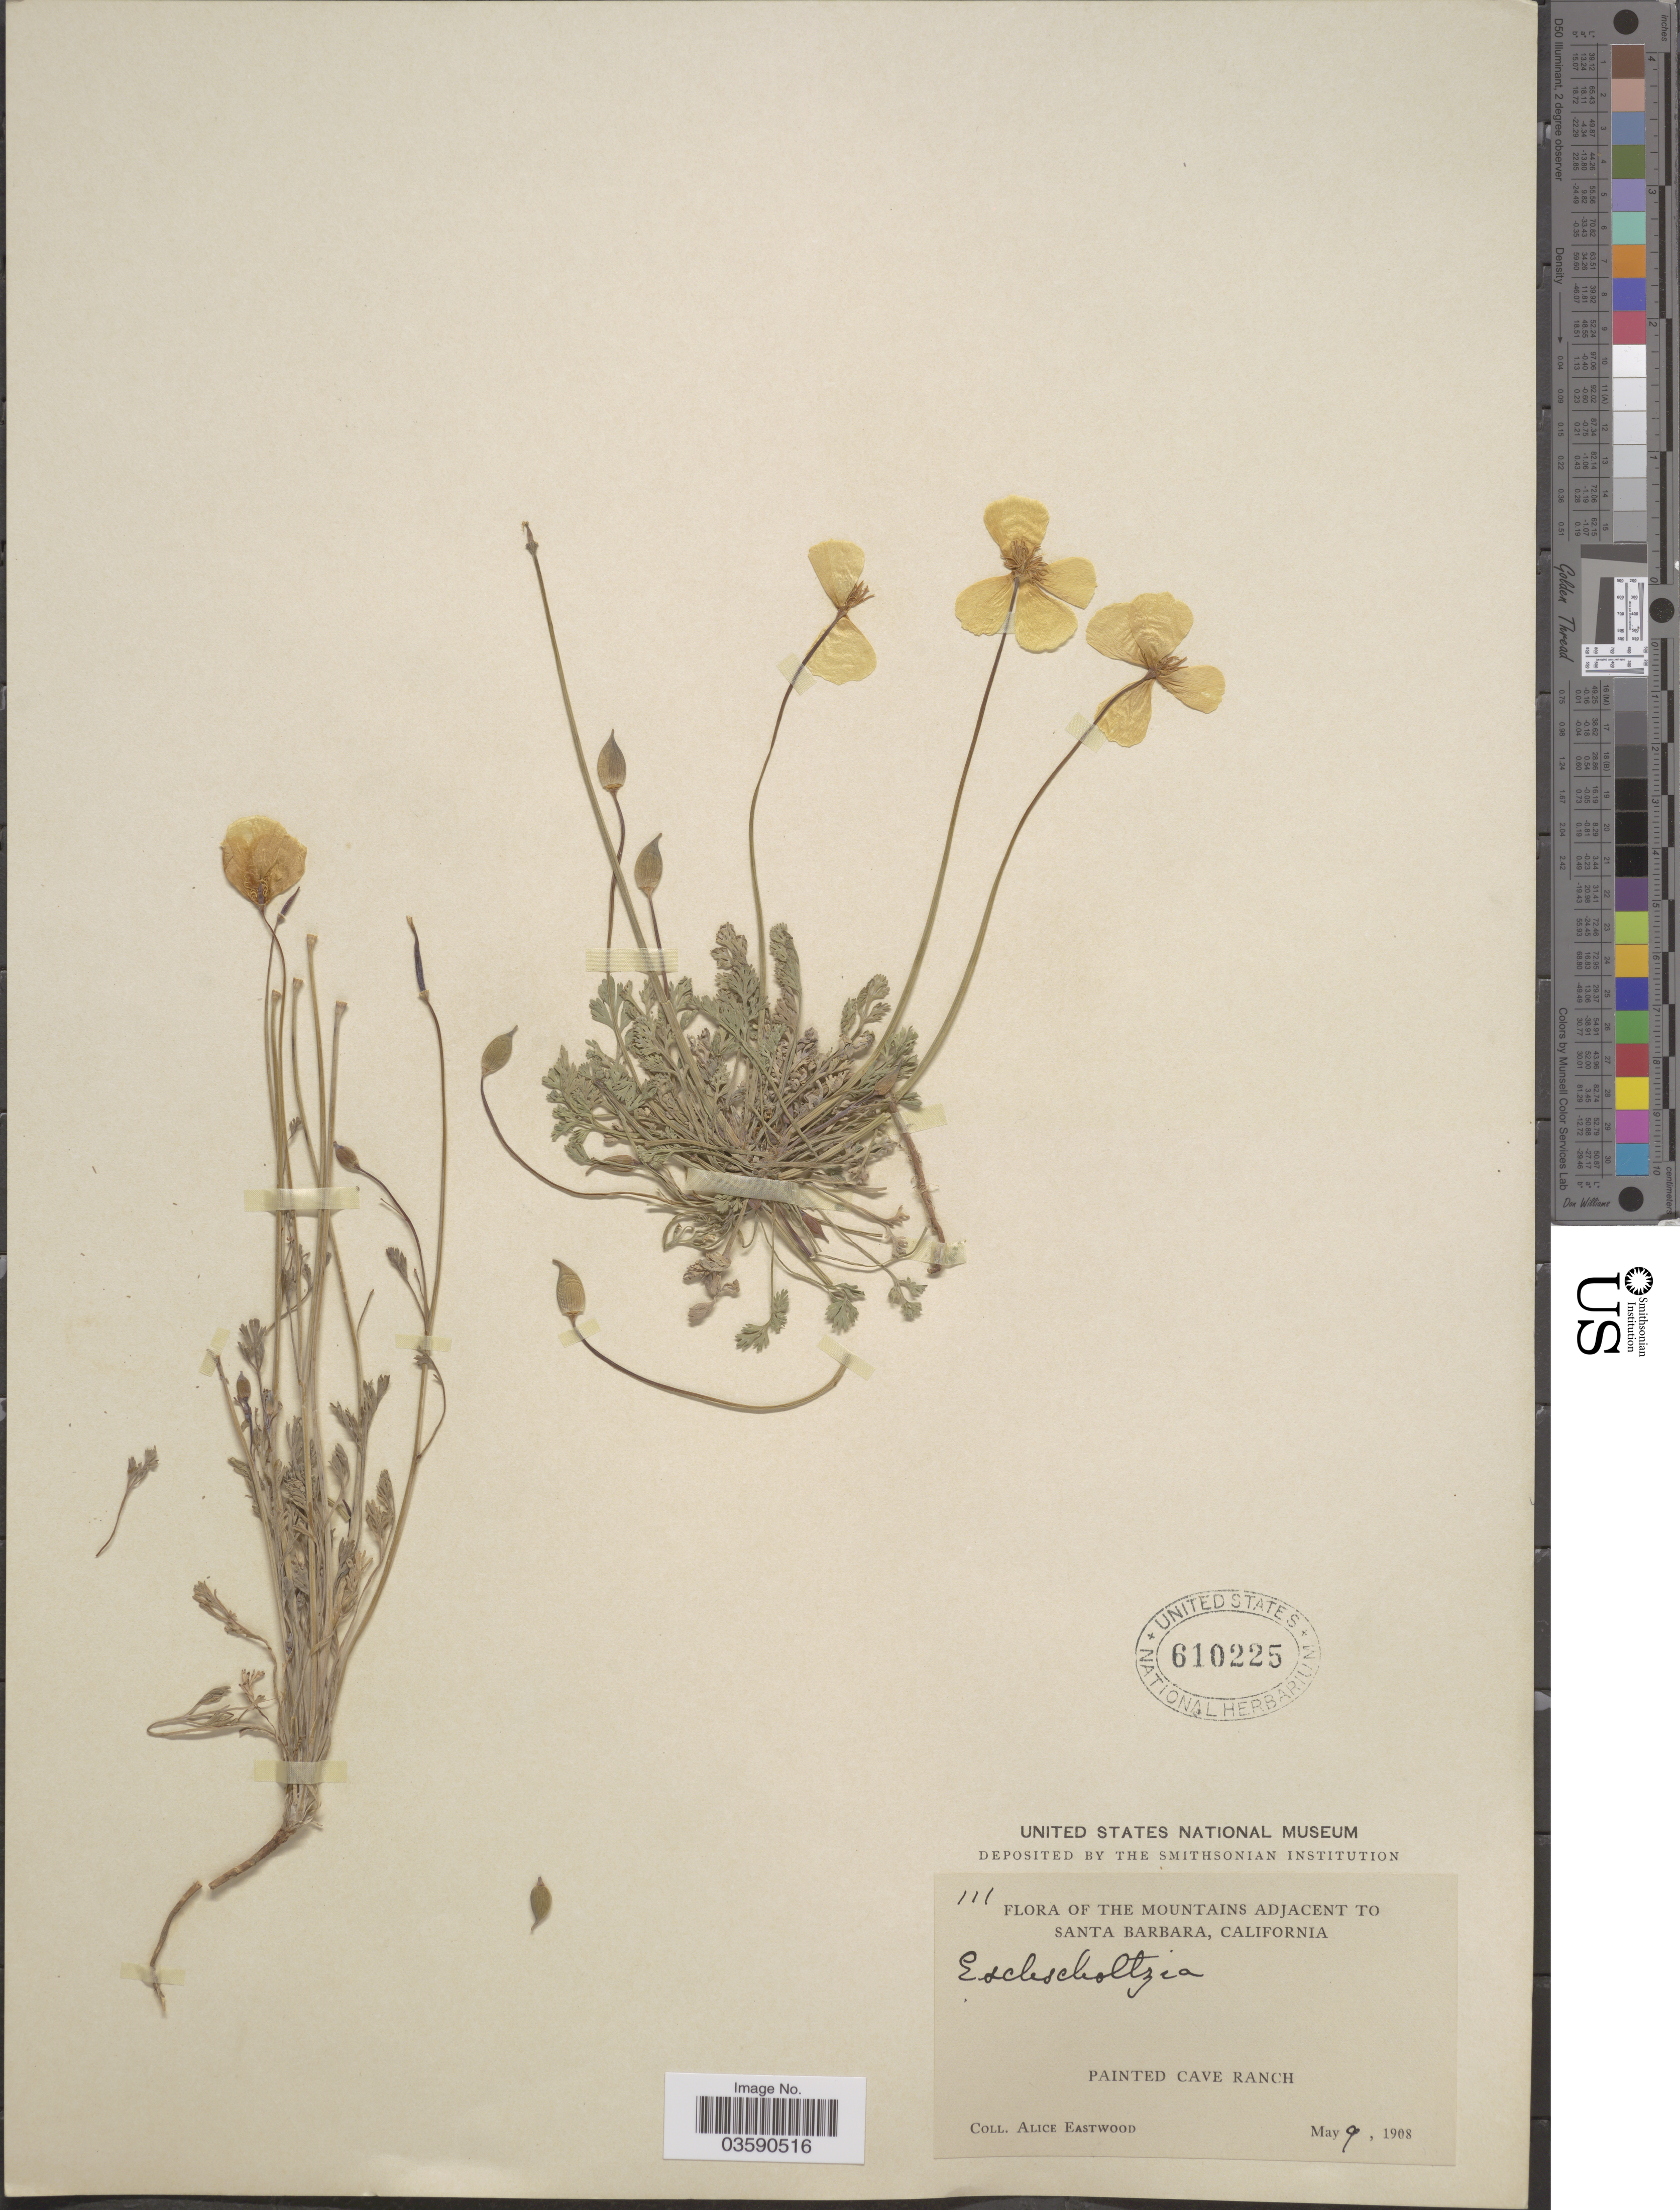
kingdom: Plantae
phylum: Tracheophyta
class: Magnoliopsida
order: Ranunculales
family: Papaveraceae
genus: Eschscholzia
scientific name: Eschscholzia glyptosperma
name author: Greene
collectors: A. Eastwood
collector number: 111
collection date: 1908-05-09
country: United States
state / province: California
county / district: Santa Barbara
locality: The mountains adjacent to Santa Barbara. Painted Cave Ranch.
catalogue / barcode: US 610225